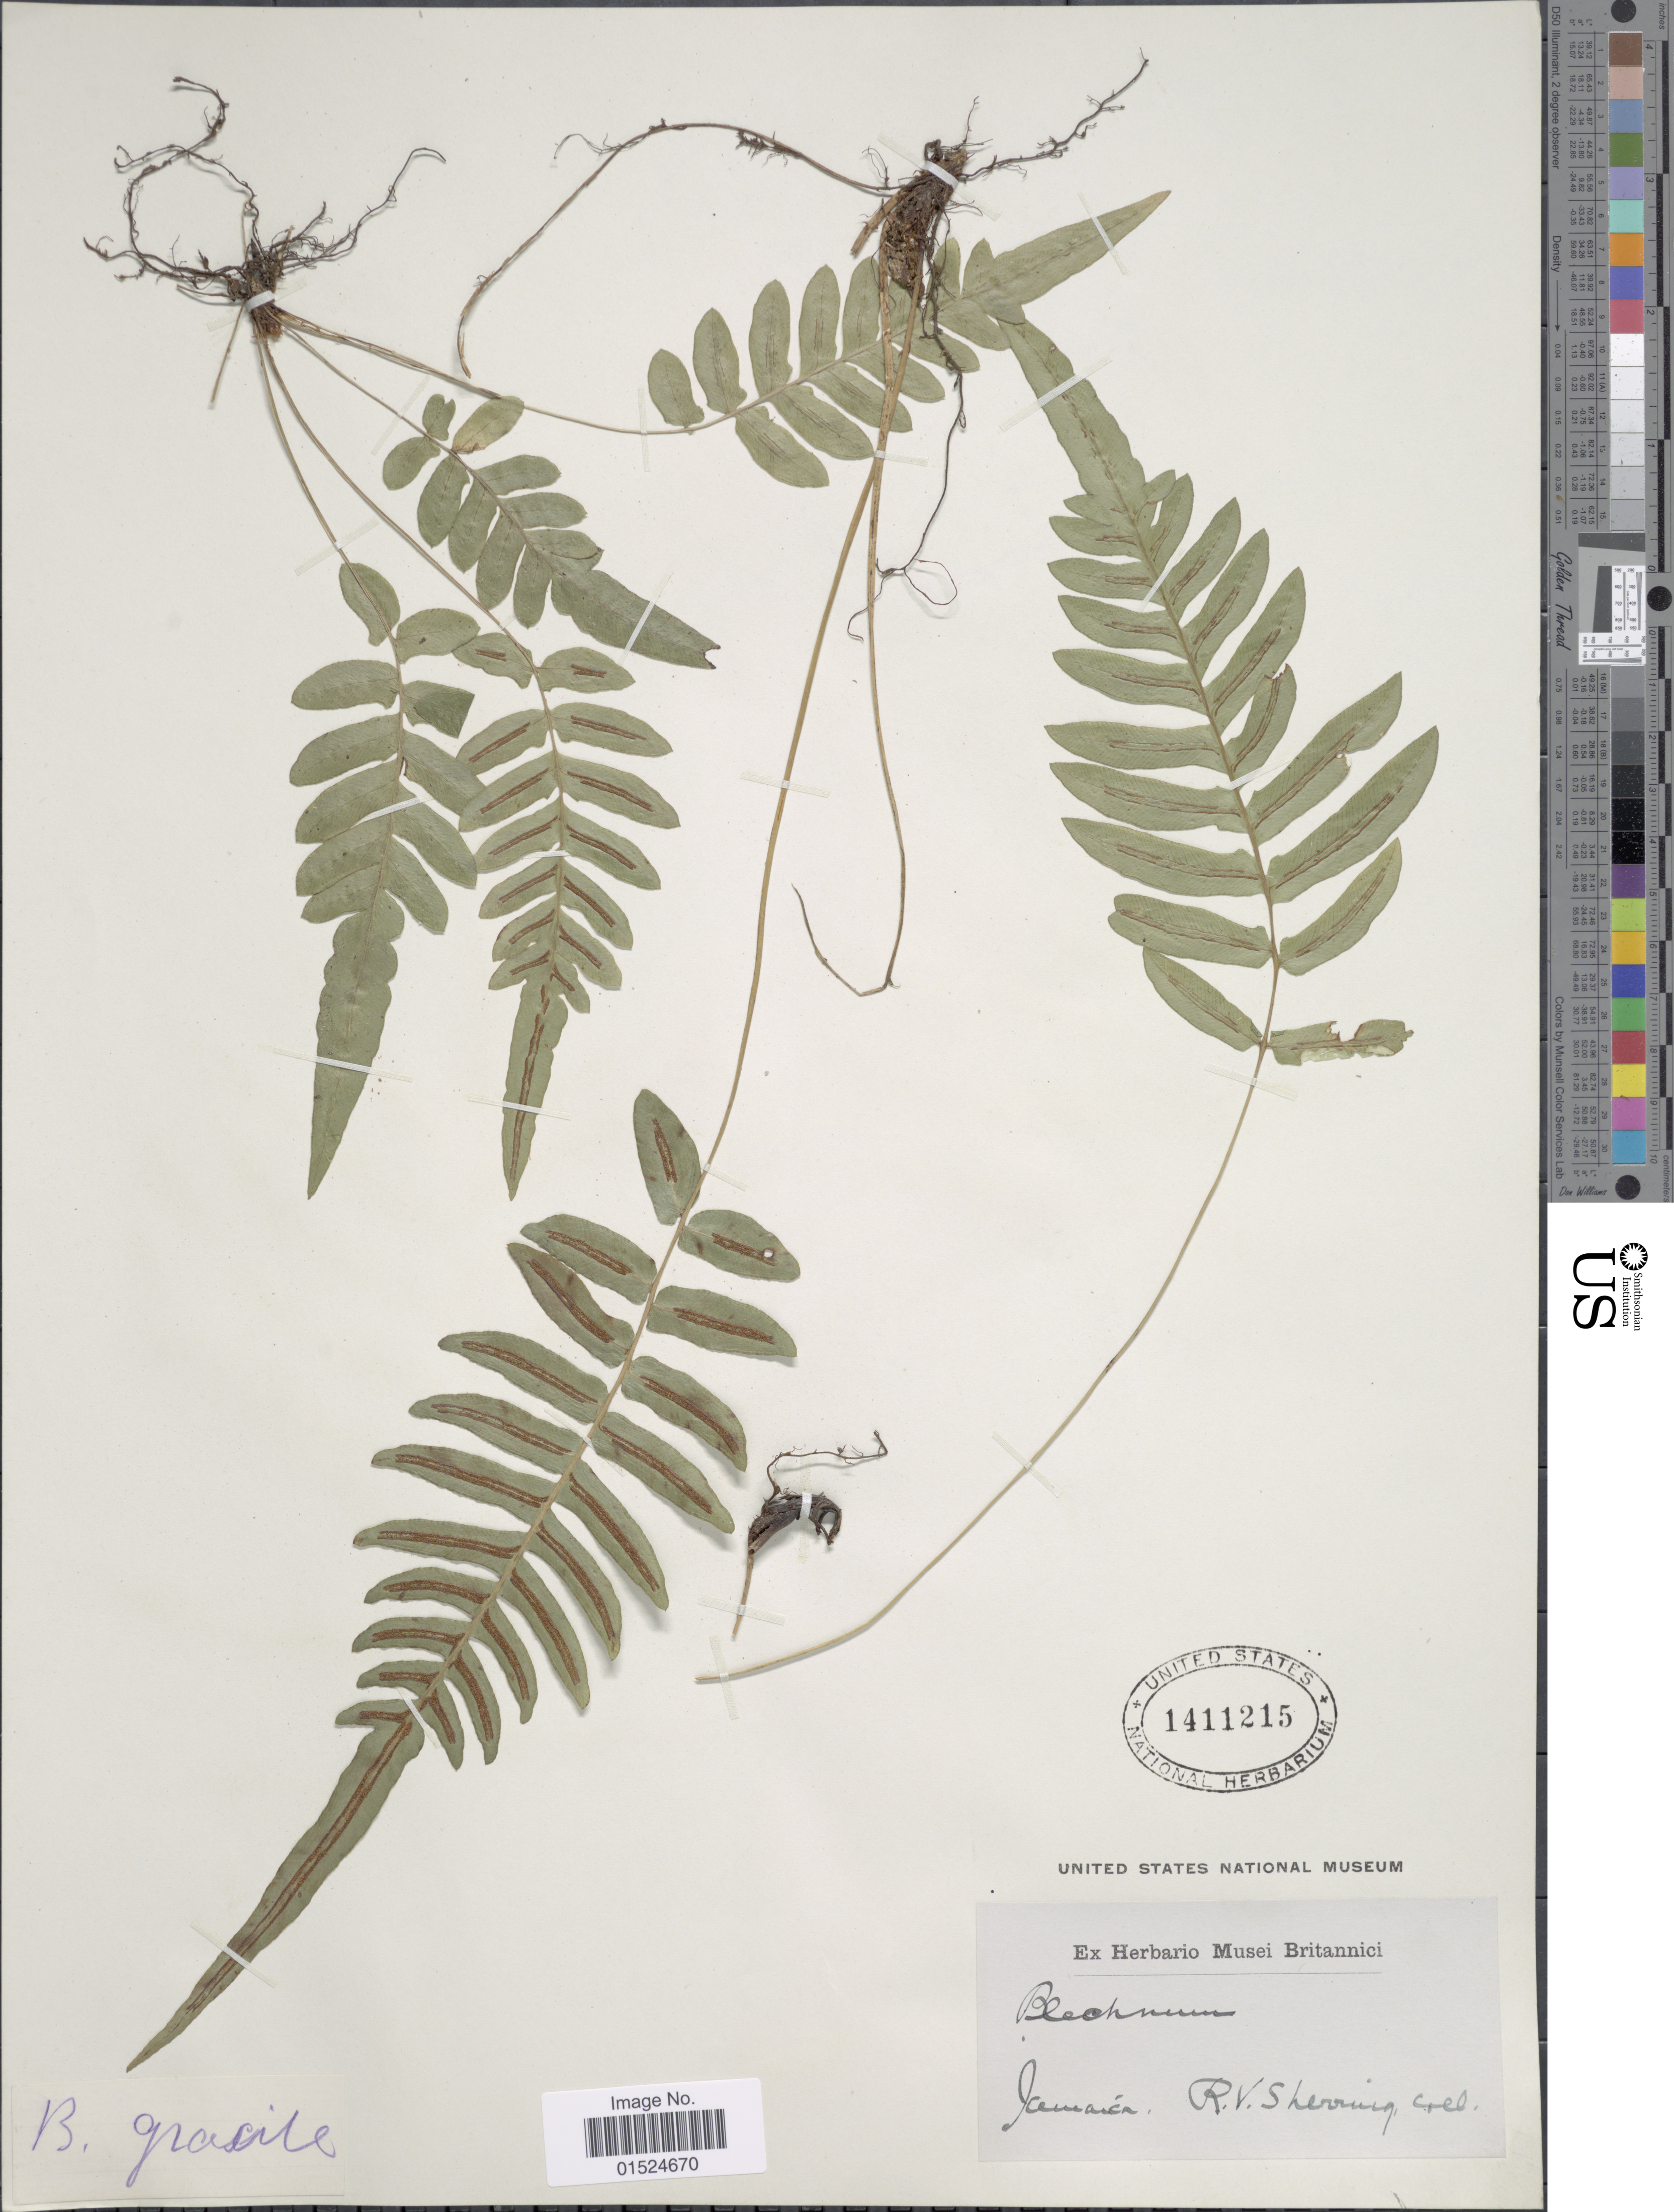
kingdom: Plantae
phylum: Tracheophyta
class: Polypodiopsida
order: Polypodiales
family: Blechnaceae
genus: Blechnum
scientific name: Blechnum x antillanum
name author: Proctor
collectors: R. Sherring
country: Jamaica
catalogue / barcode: US 1411215